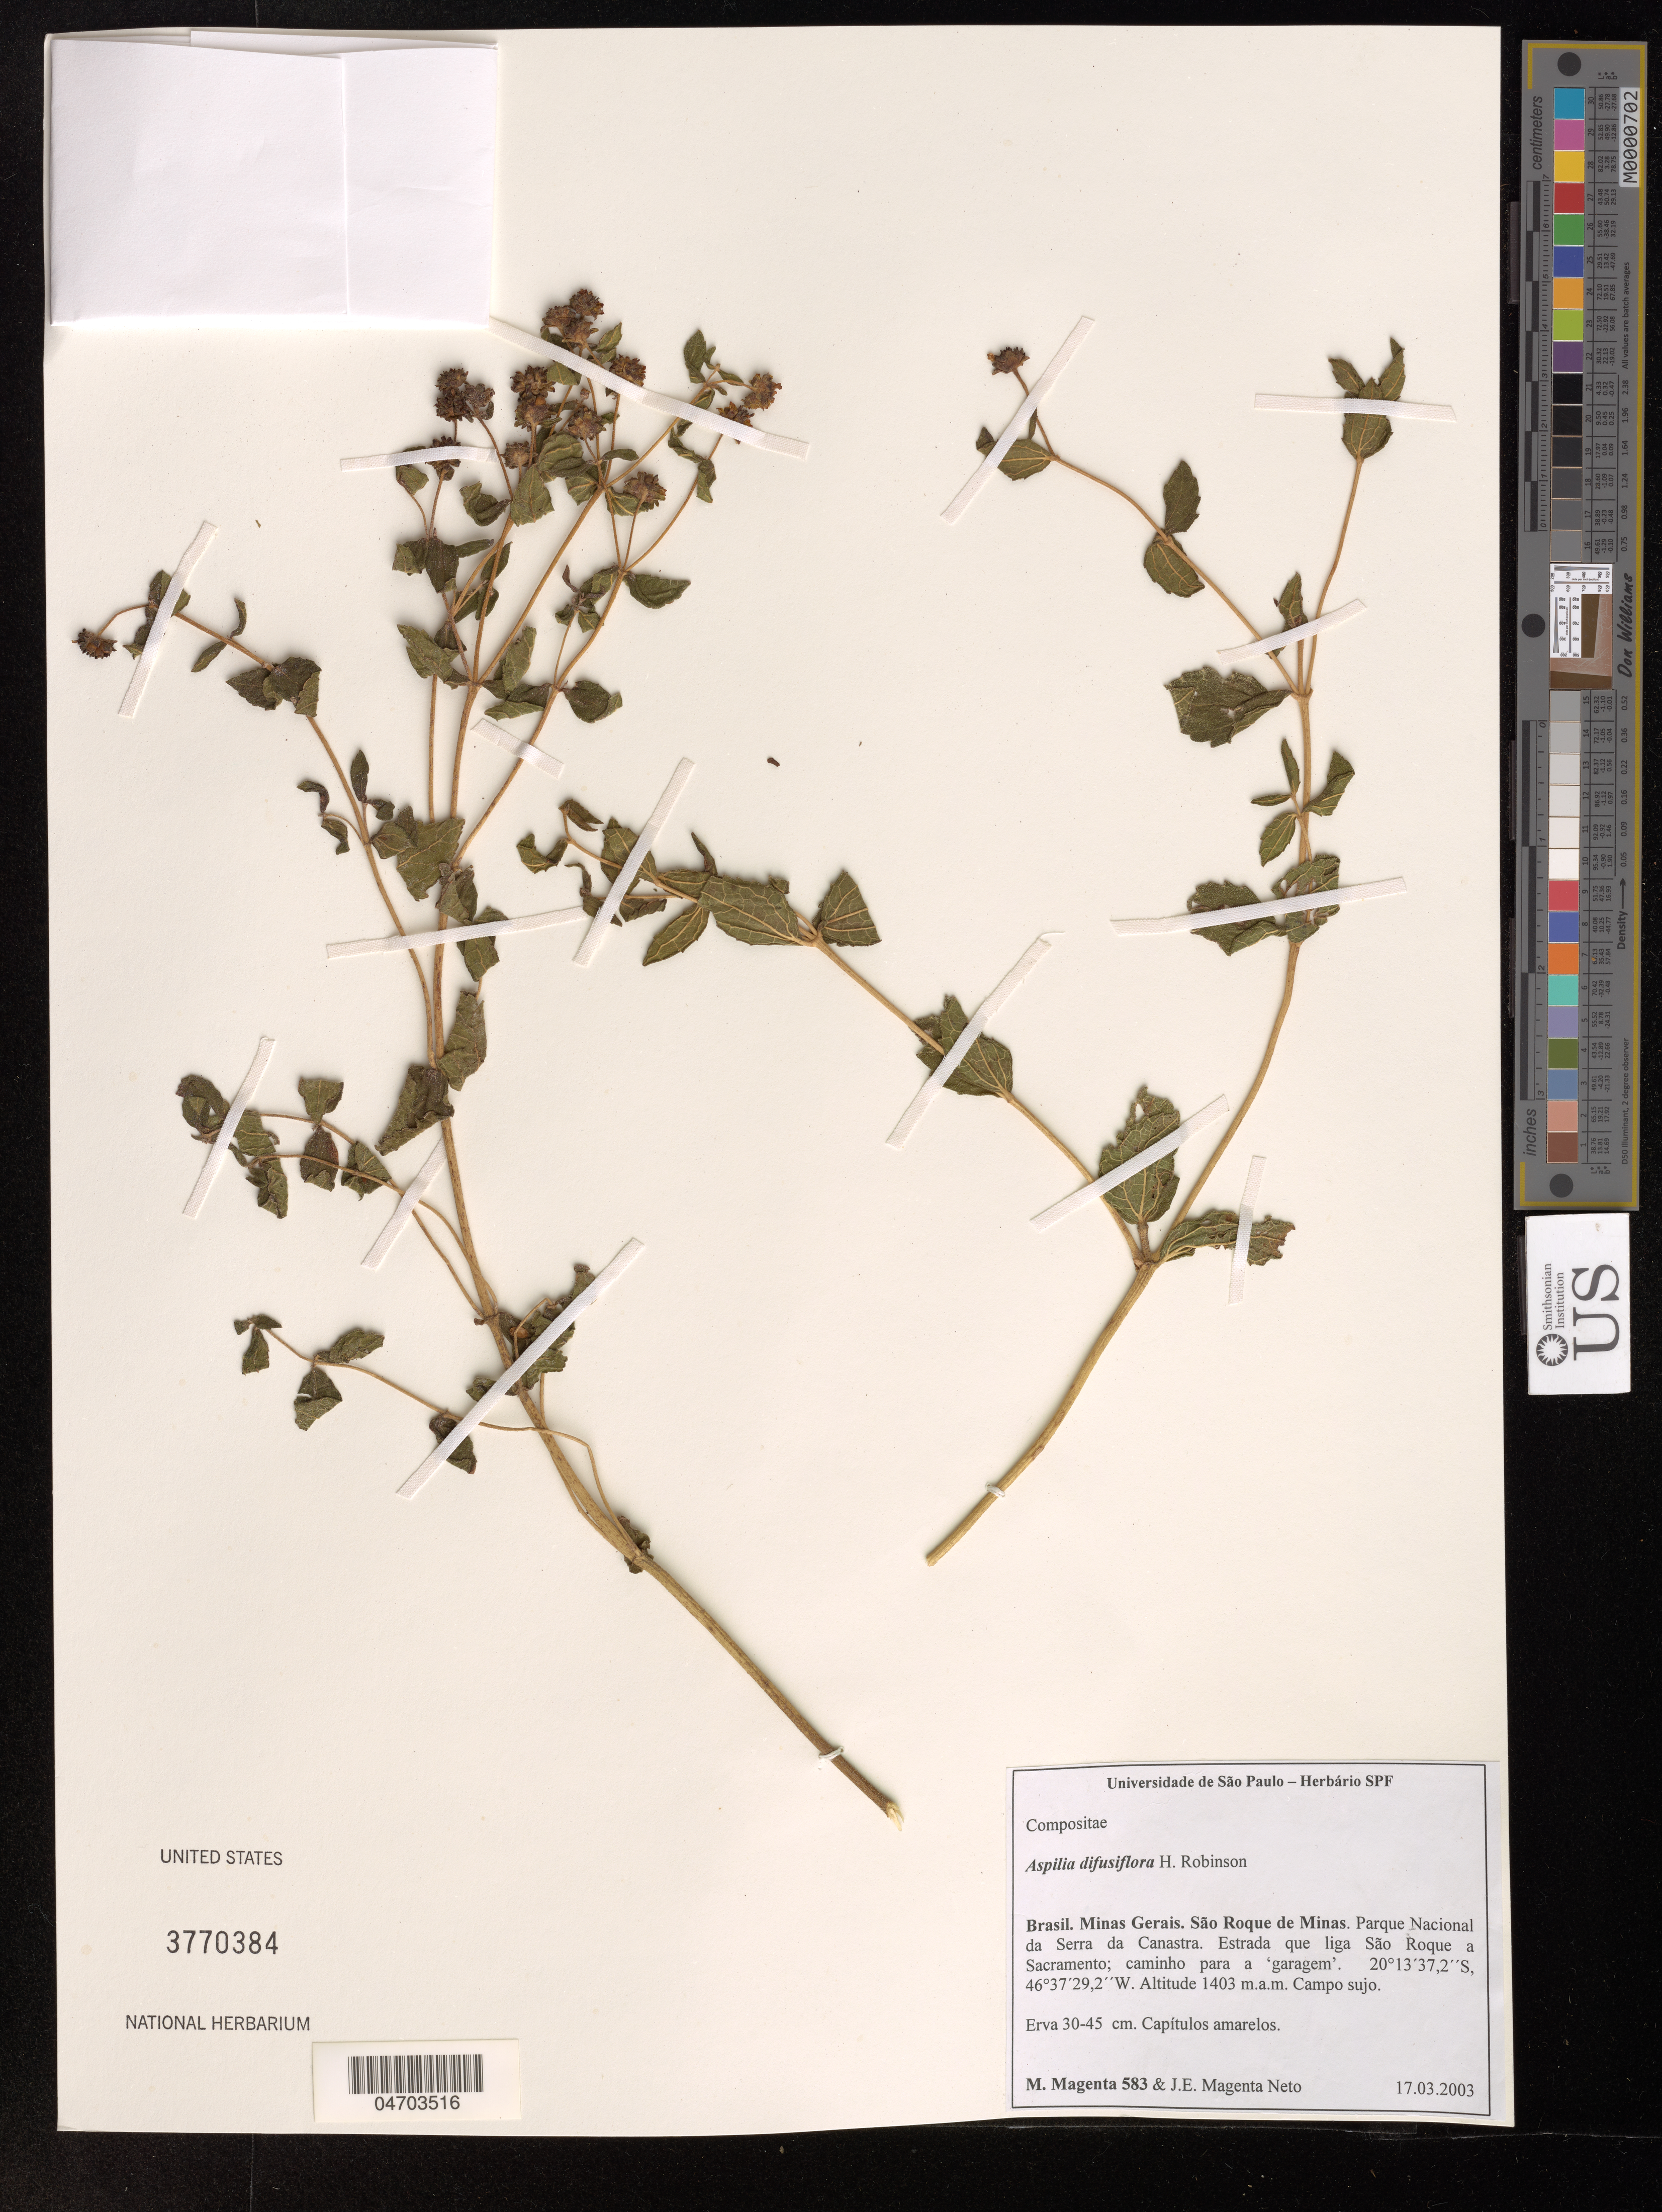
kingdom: Plantae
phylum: Tracheophyta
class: Magnoliopsida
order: Asterales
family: Asteraceae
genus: Aspilia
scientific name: Aspilia diffusiflora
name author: H. Rob.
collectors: M. Magenta & J. Magenta Neto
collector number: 583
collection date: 2003-03-17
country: Brazil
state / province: São Paulo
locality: Minas Gerais, Sao Roque de Minas, Parque Nacional da Serra da Canastra, Estrada que liga Sao Roque, a Sacramento.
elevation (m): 1403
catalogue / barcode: US 3770384